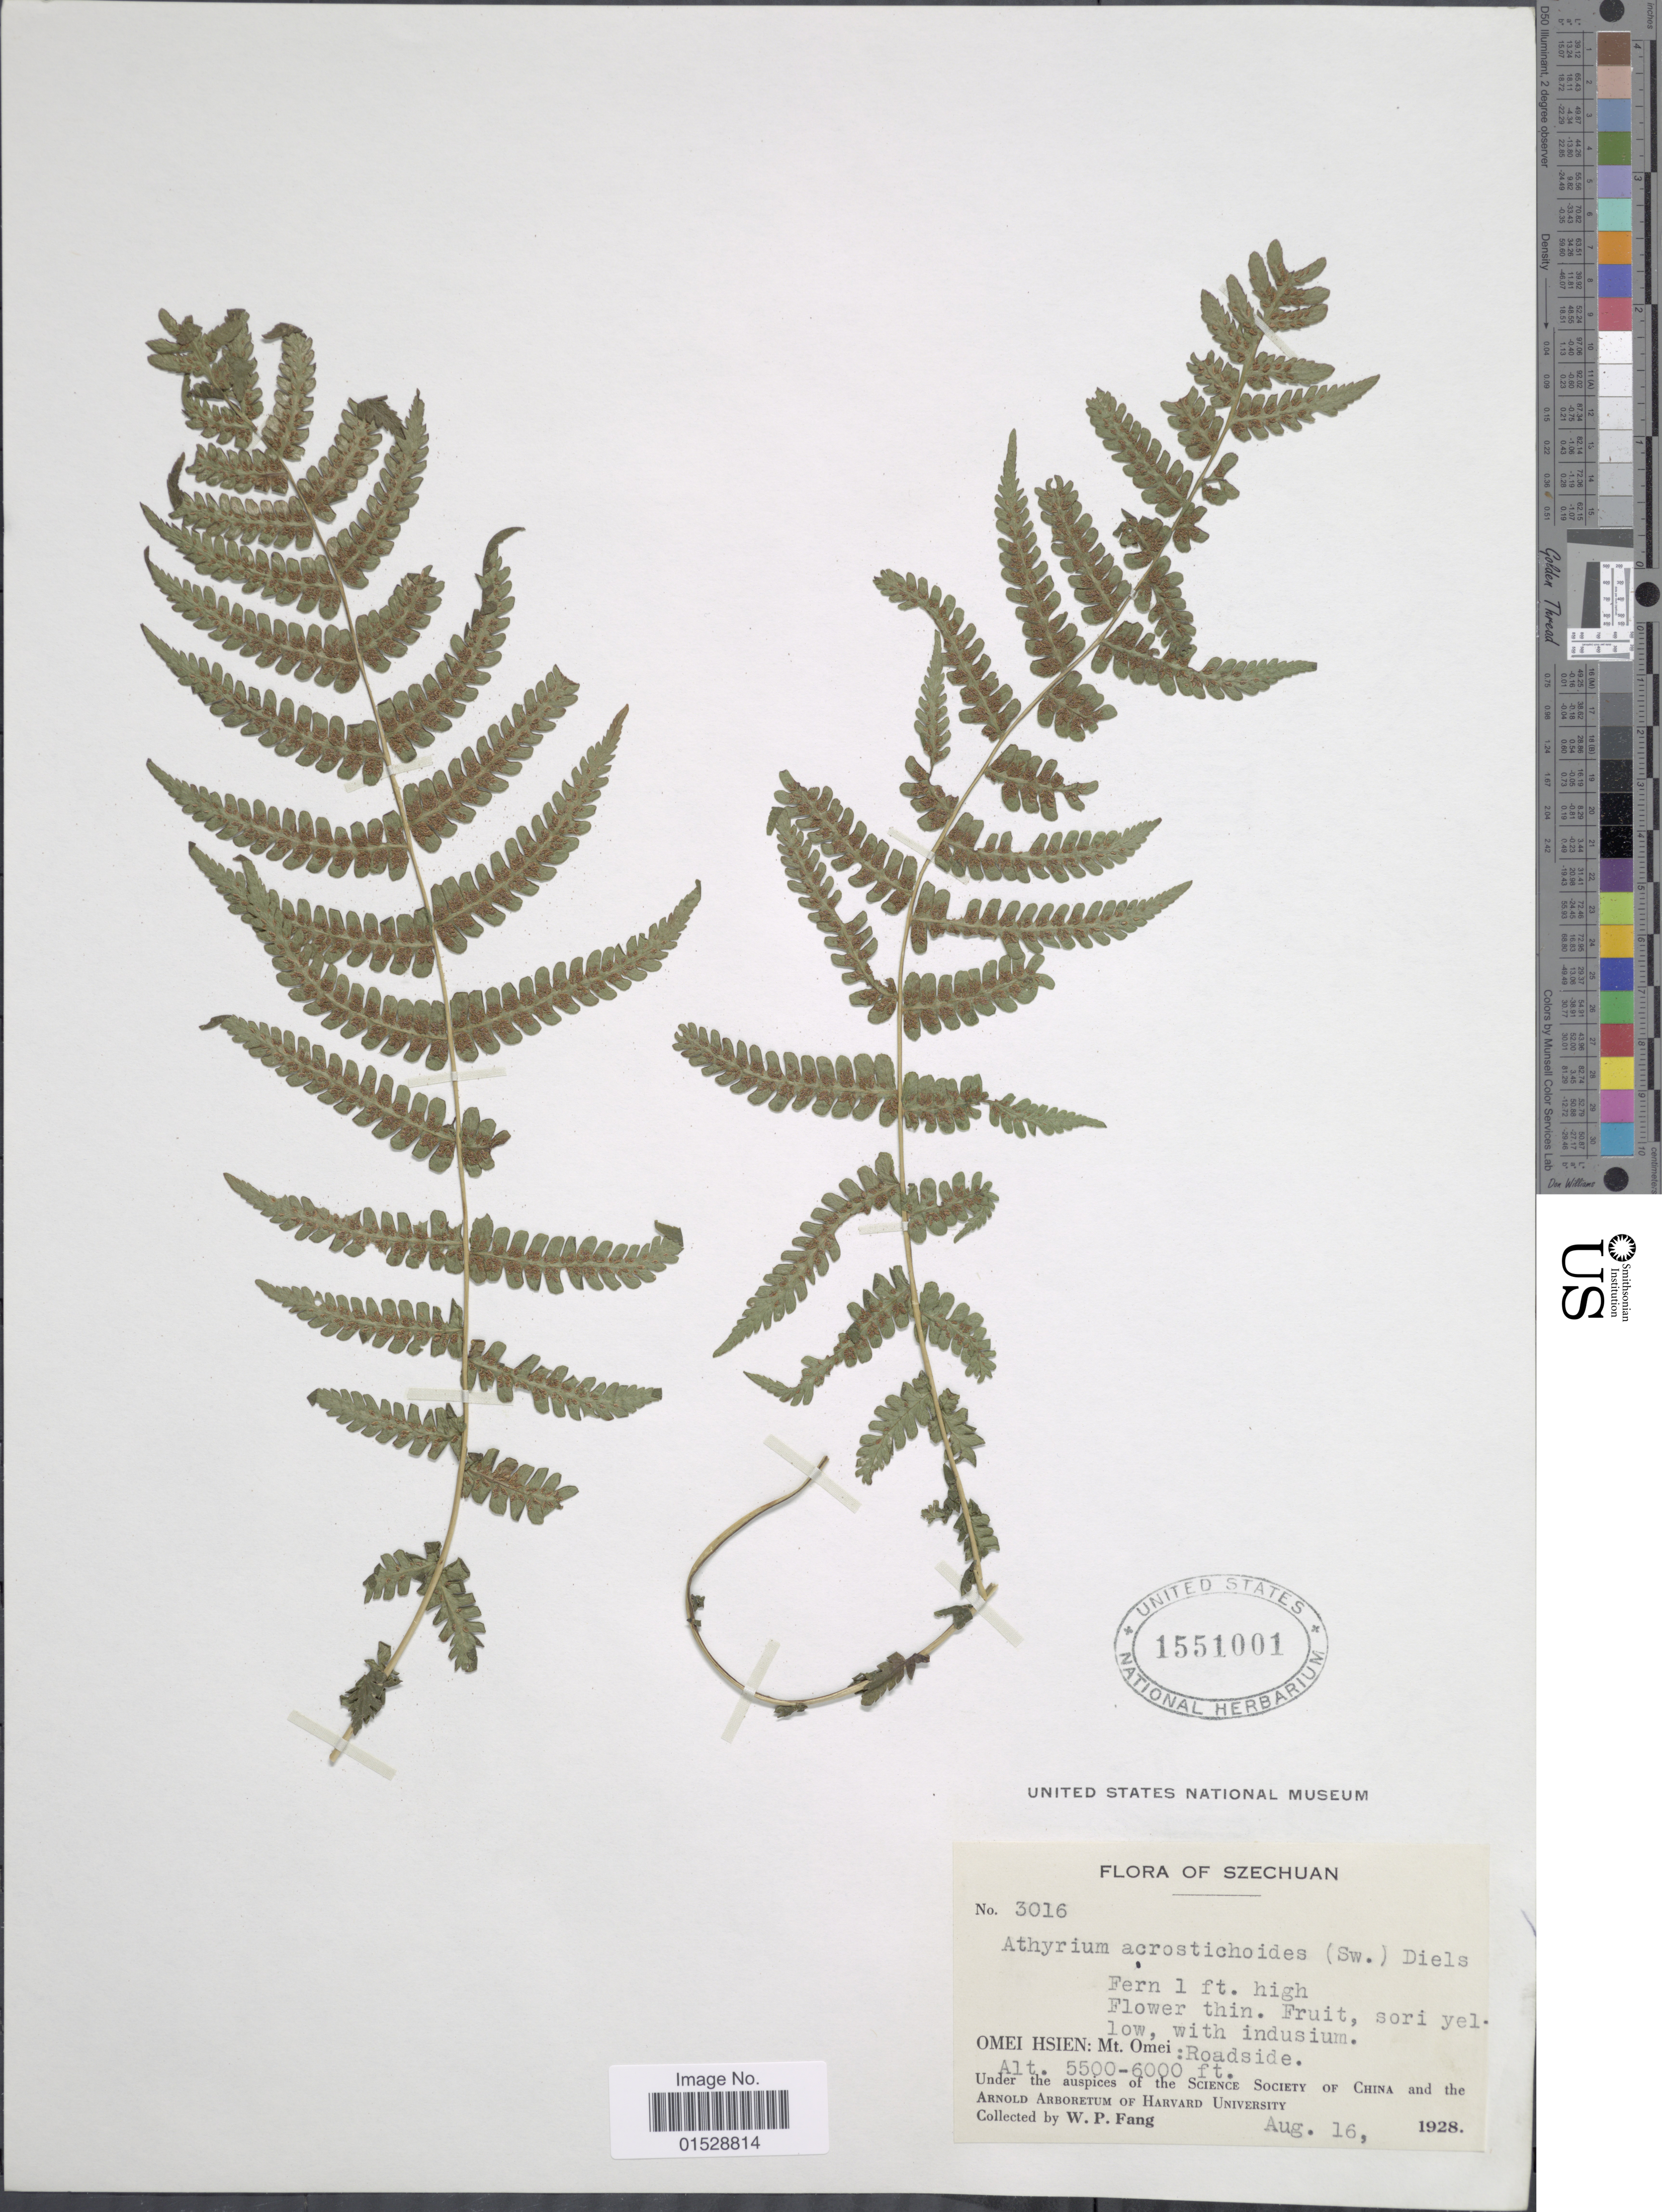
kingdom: Plantae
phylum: Tracheophyta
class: Polypodiopsida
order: Polypodiales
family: Athyriaceae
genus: Deparia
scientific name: Deparia acrostichoides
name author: (Sw.) M. Kato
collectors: W. P. Fang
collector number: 3016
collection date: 1928-08-16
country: China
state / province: Sichuan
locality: Szechuan, Omei Hsien: Mt. Omei: Roadside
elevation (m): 1676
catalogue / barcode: US 1551001